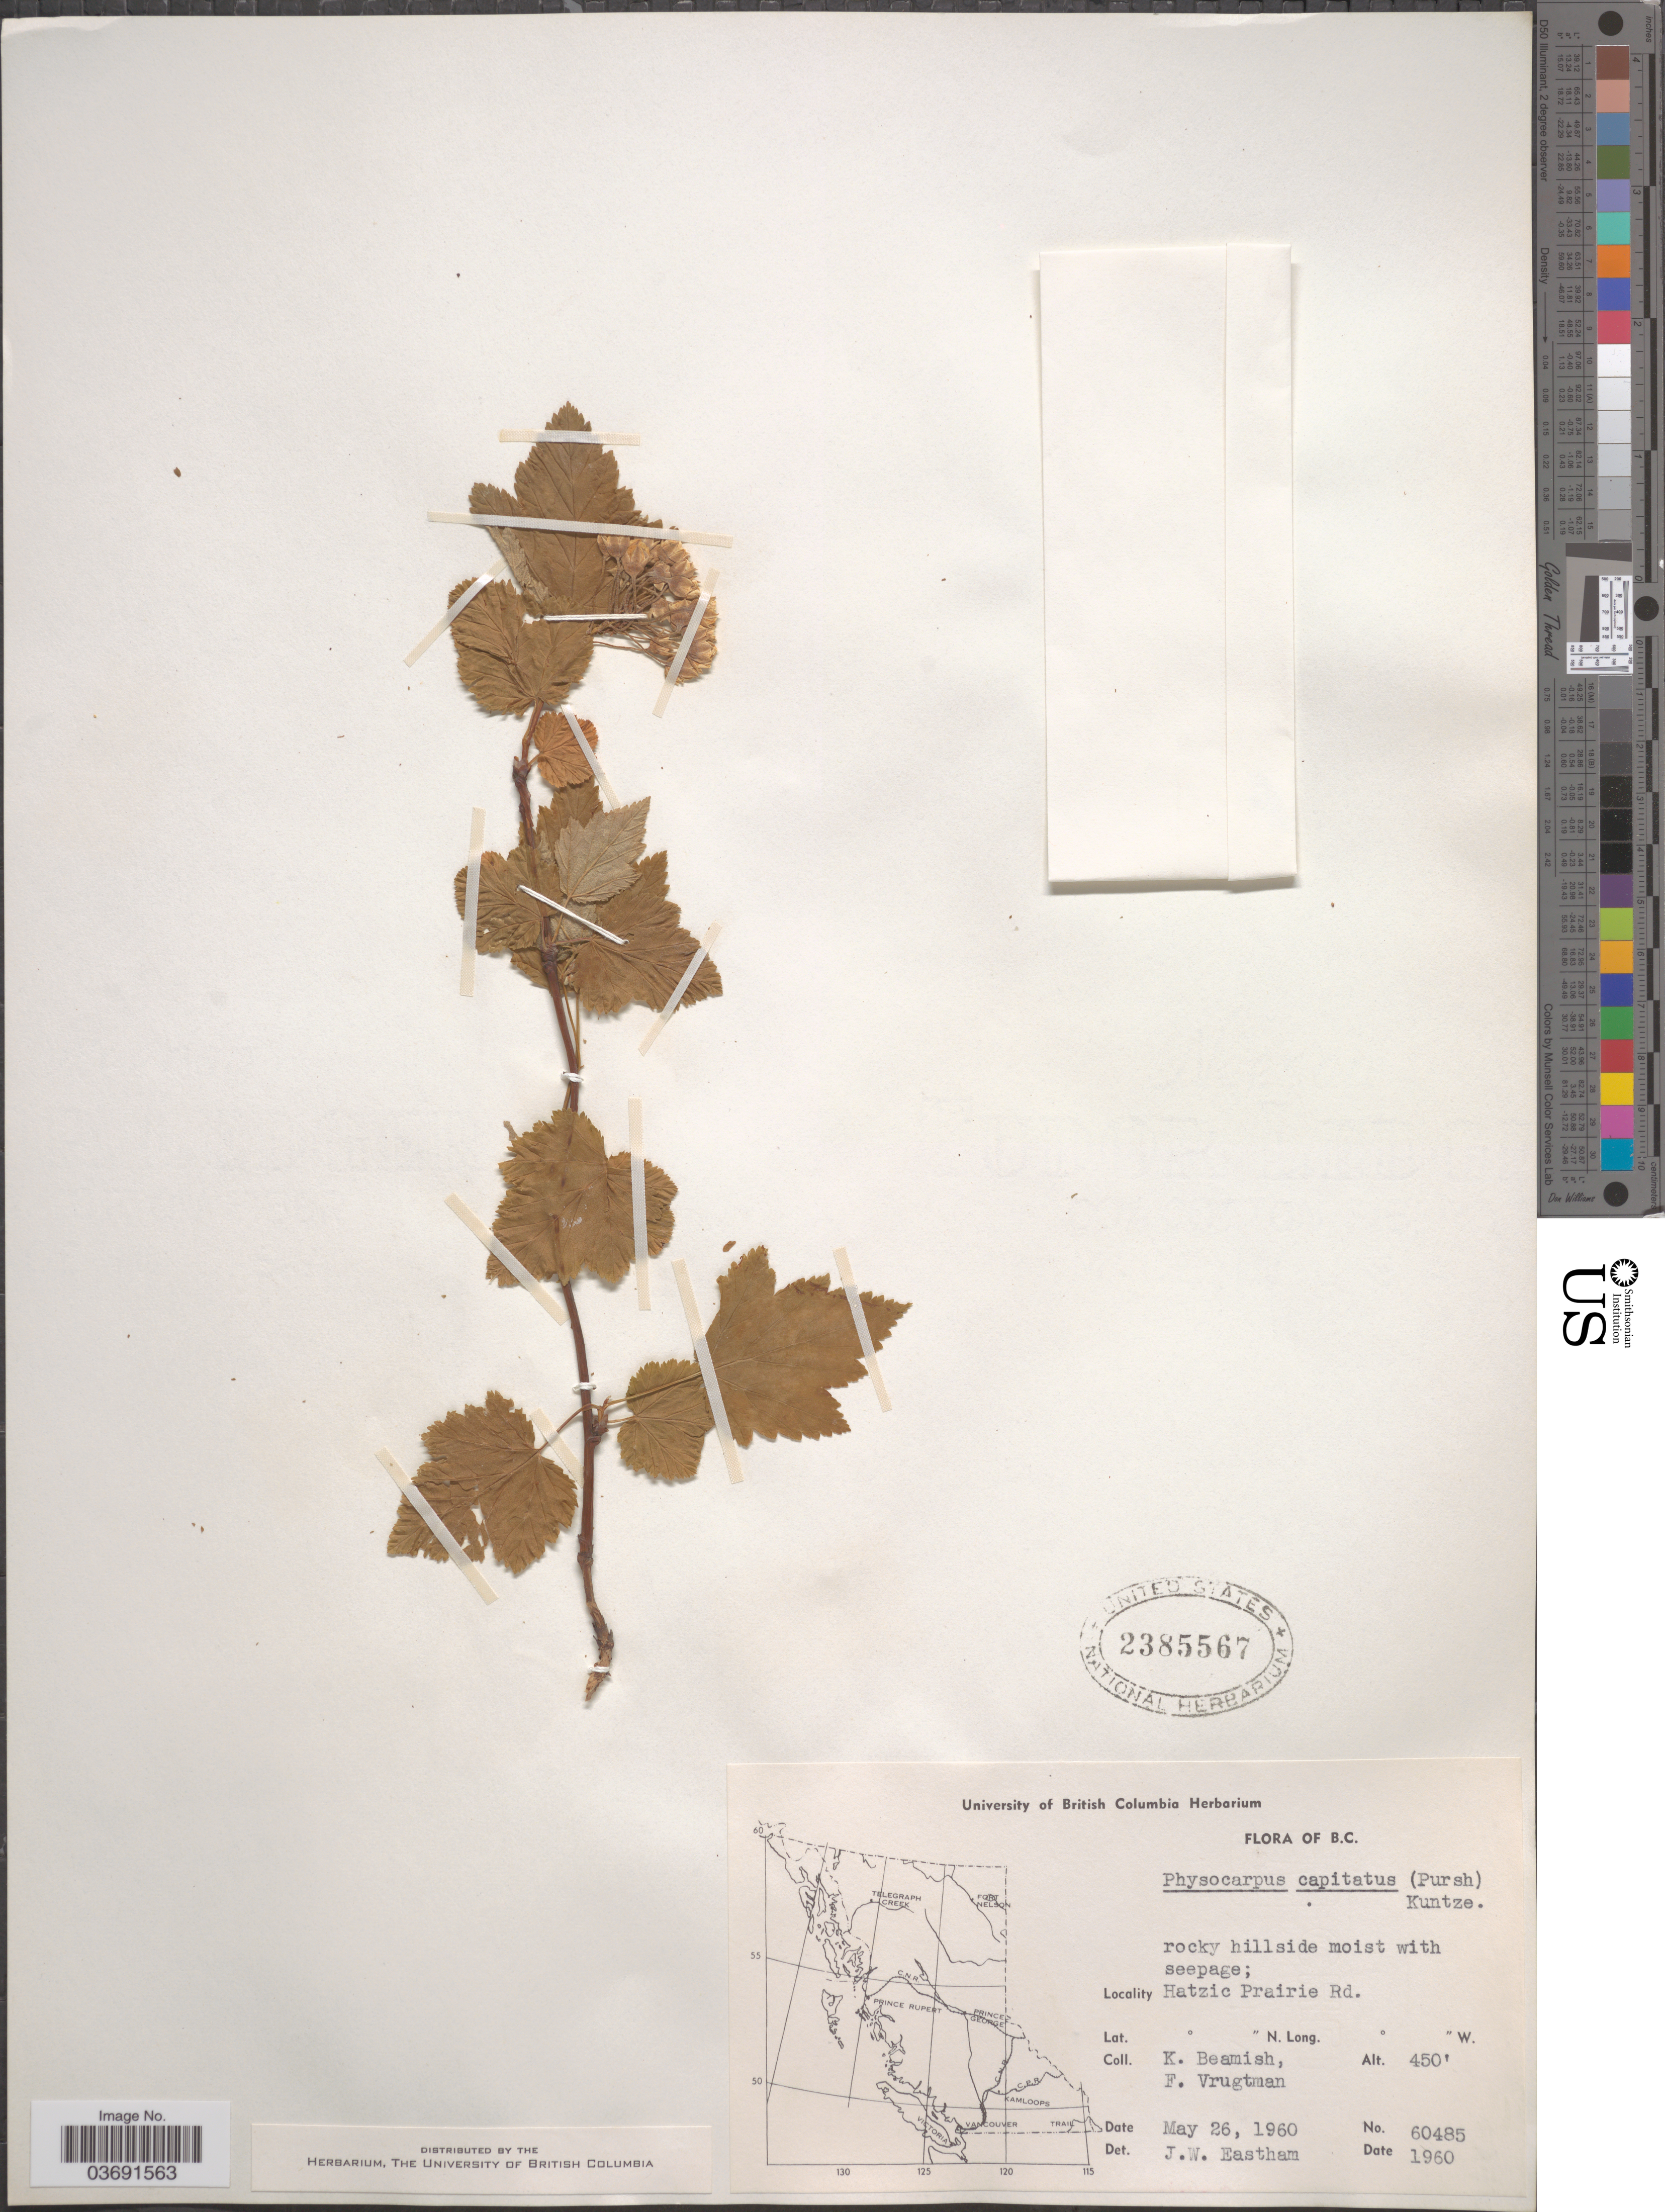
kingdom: Plantae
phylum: Tracheophyta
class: Magnoliopsida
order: Rosales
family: Rosaceae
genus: Physocarpus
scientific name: Physocarpus capitatus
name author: (Pursh) Kuntze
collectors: K. Beamish & F. Vrugtman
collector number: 60485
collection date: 1960-05-26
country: Canada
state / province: British Columbia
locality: Hatzic Prairie Rd.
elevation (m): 137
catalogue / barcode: US 2385567